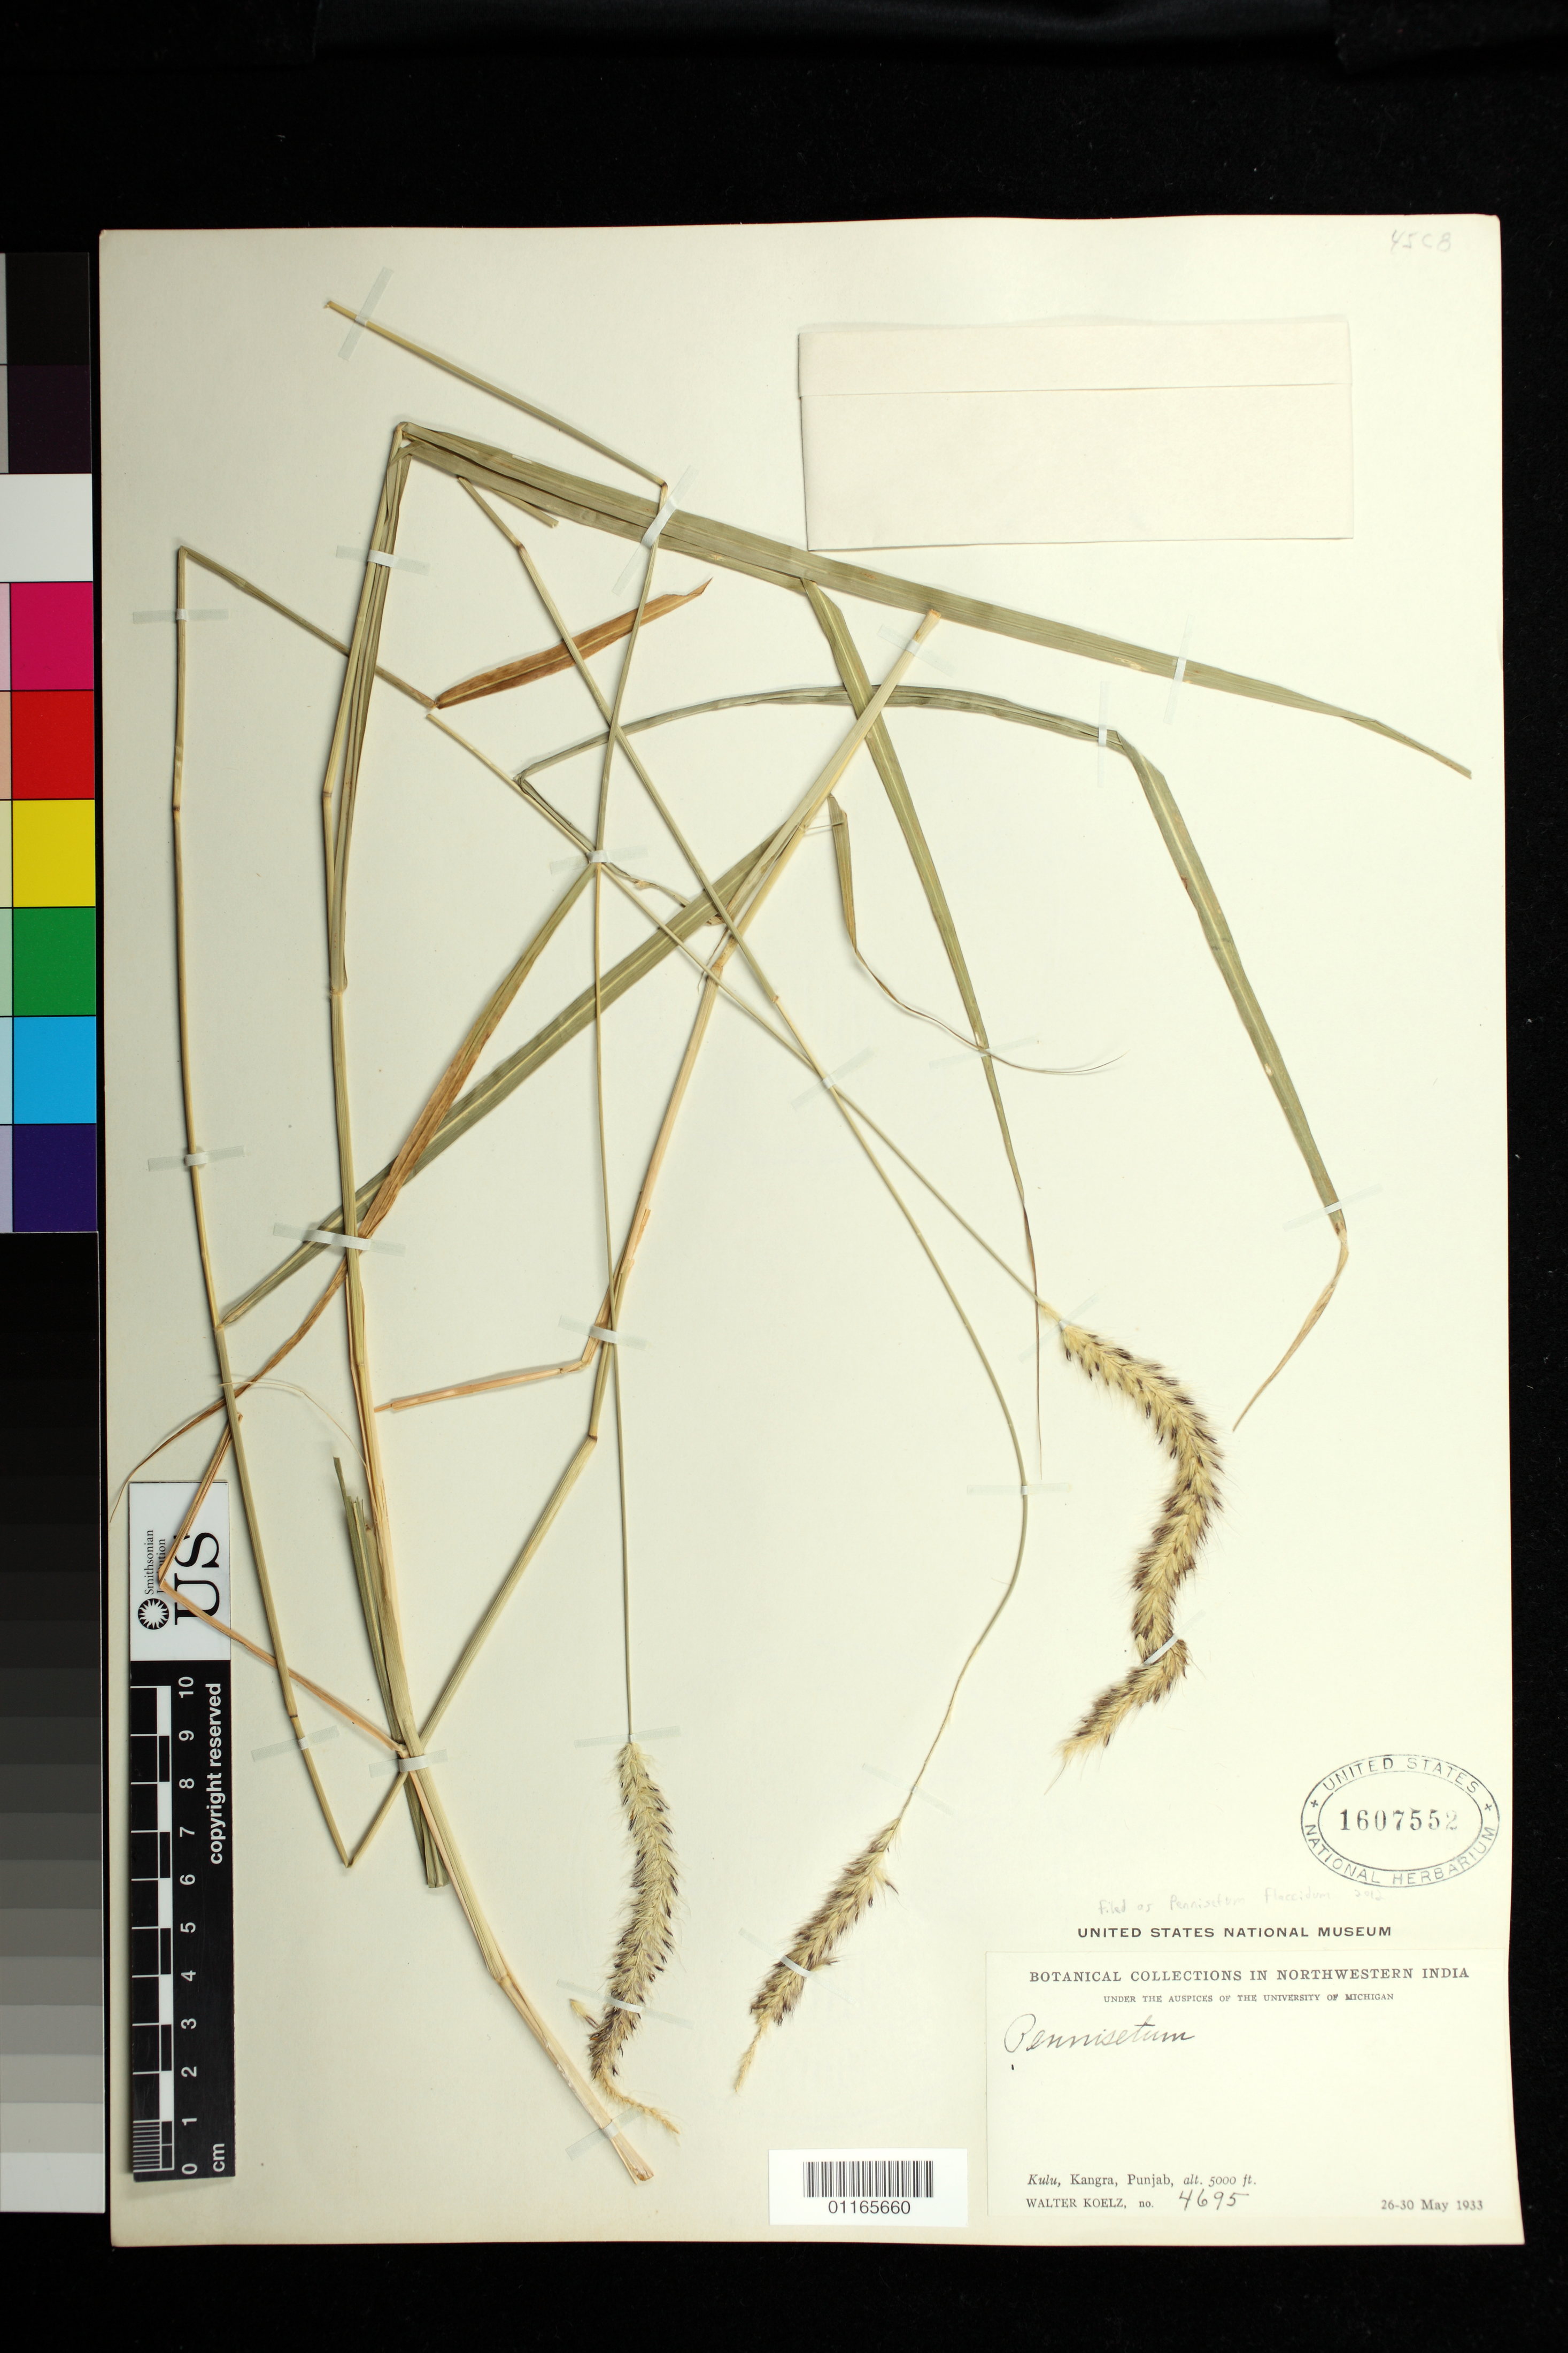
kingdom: Plantae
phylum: Tracheophyta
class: Liliopsida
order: Poales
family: Poaceae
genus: Pennisetum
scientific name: Pennisetum flaccidum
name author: Griseb.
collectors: W. N. Koelz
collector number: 4695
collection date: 1933-05-26/1933-05-30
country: India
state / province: Himachal Pradesh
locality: Kulu, Kangra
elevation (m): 1524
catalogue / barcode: US 1607552